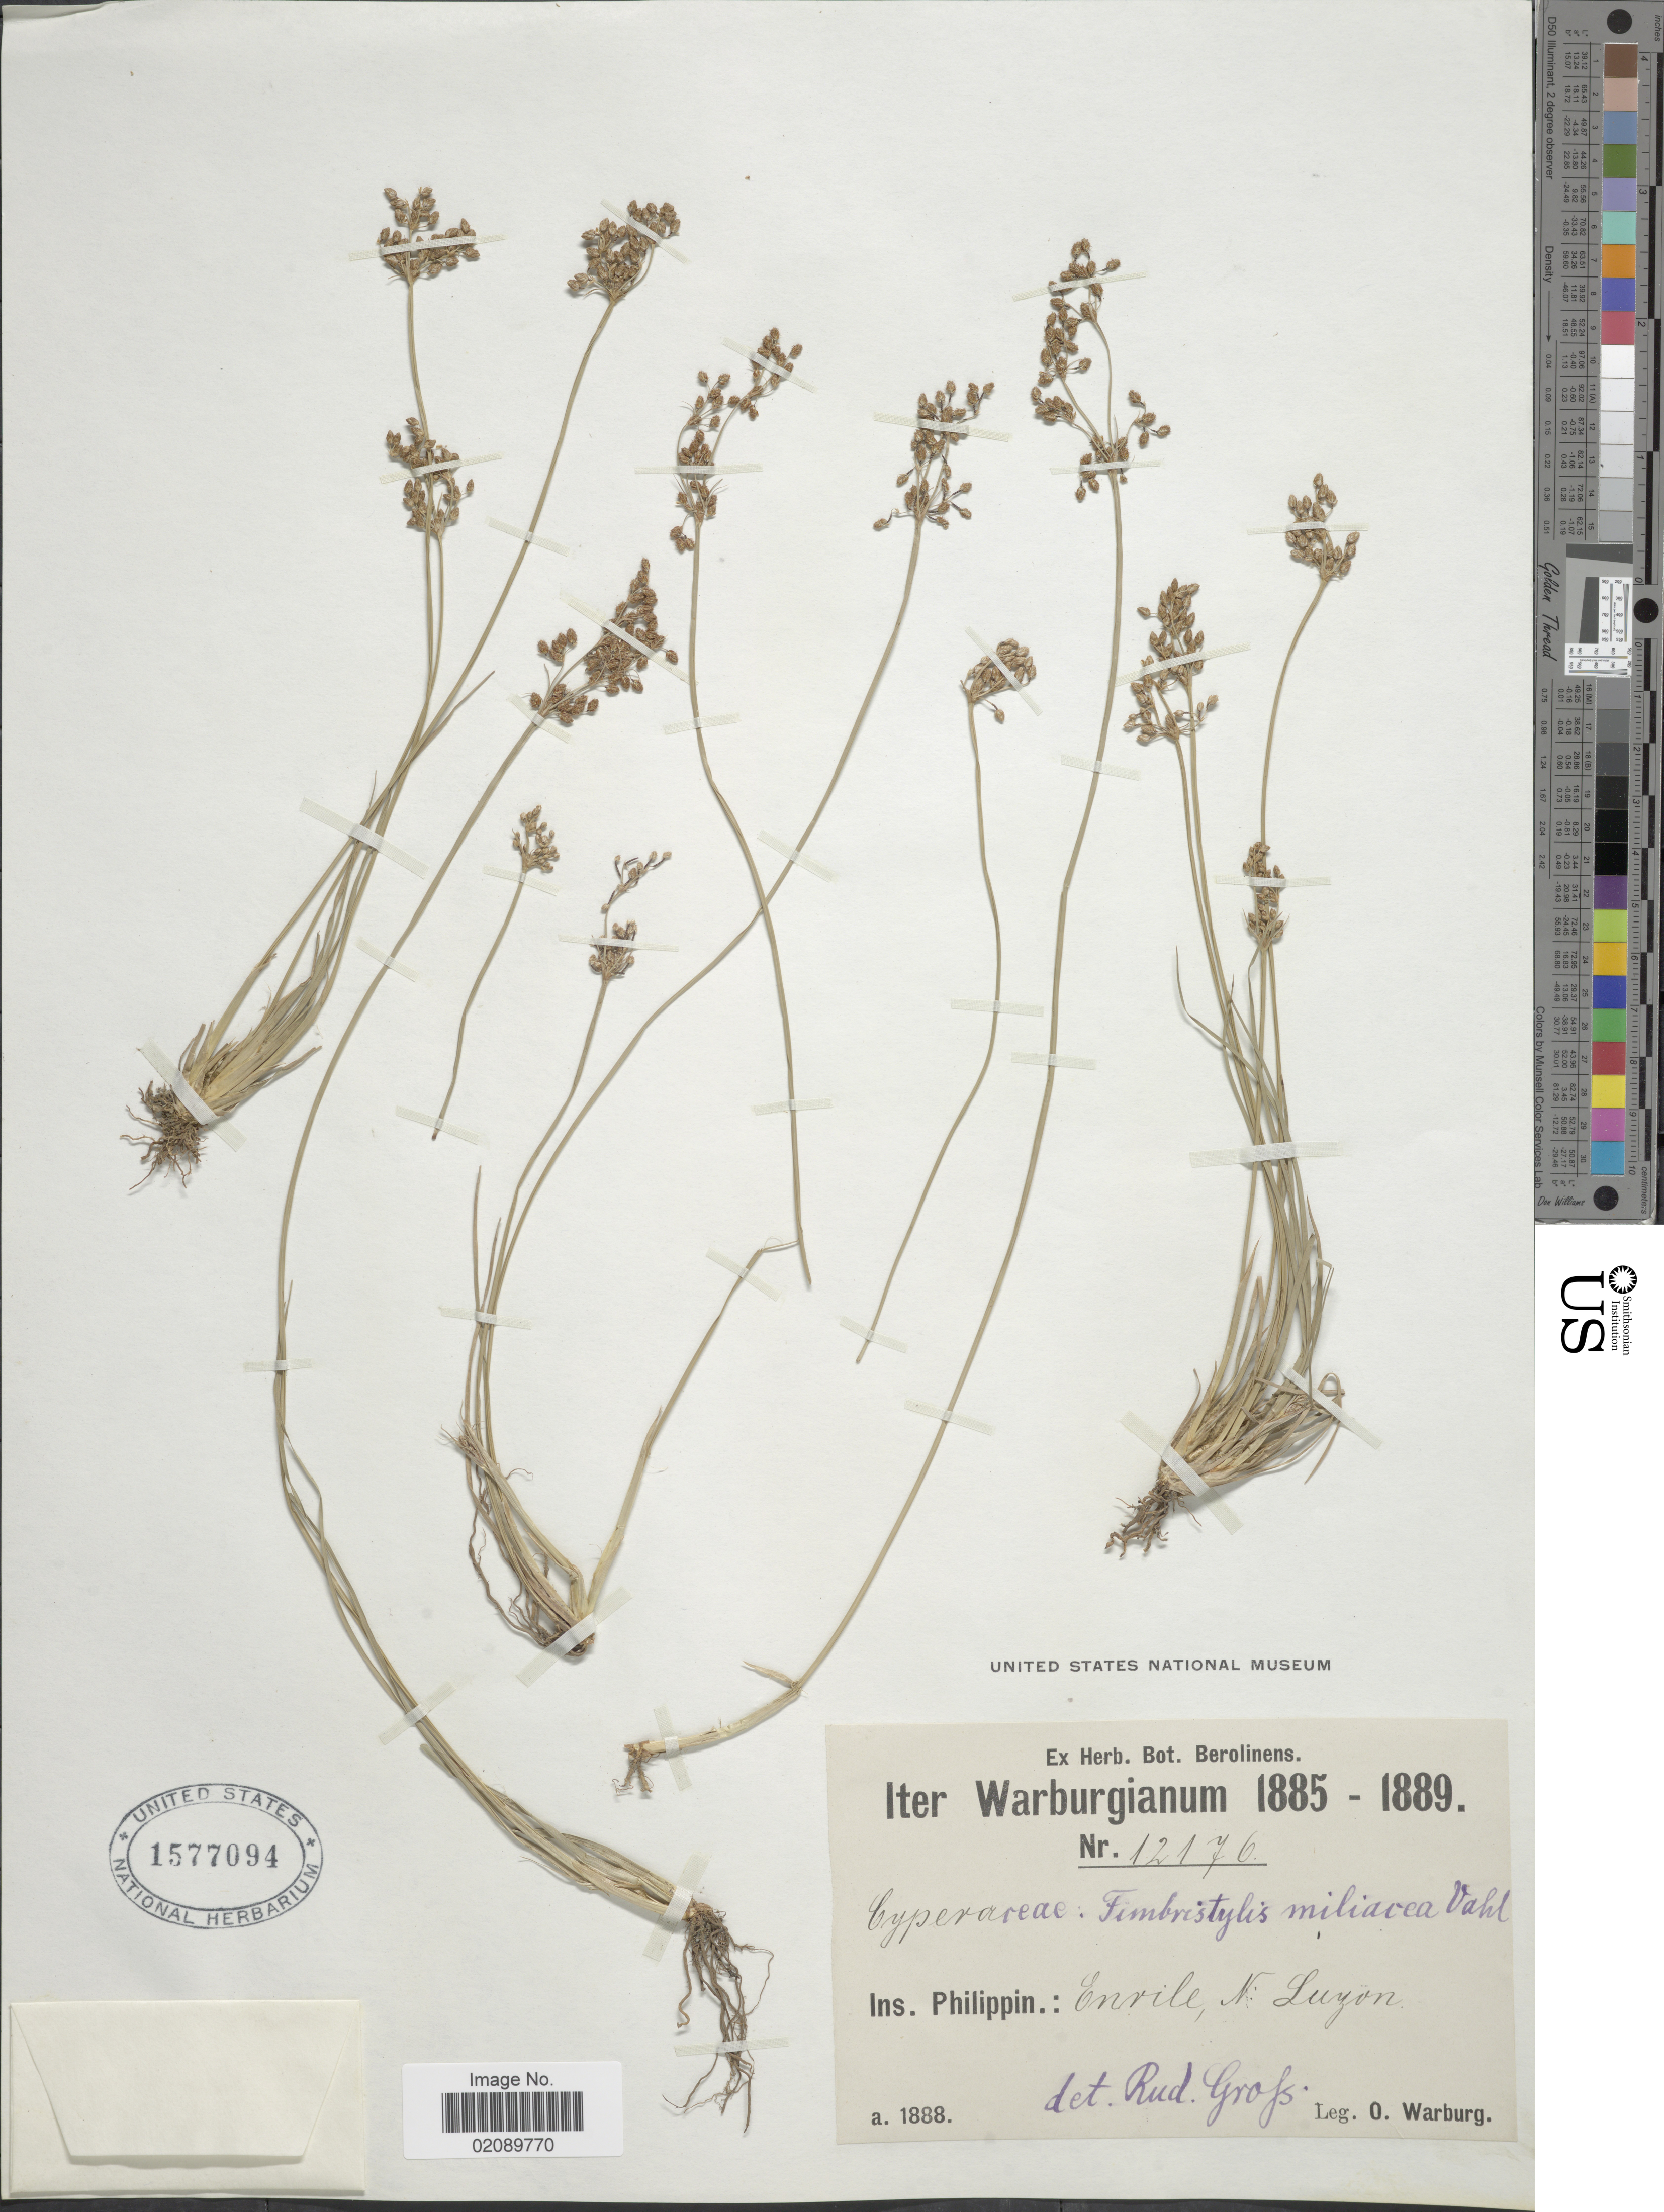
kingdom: Plantae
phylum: Tracheophyta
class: Liliopsida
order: Poales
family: Cyperaceae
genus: Fimbristylis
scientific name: Fimbristylis littoralis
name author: Gaudich.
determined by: Strong, M. T., (US), Smithsonian Institution - National Museum of Natural History (UNITED STATES)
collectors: O. Warburg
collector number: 12176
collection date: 1888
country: Philippines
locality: Ins. Philippin, Envile, N. Luzon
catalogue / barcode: US 1577094